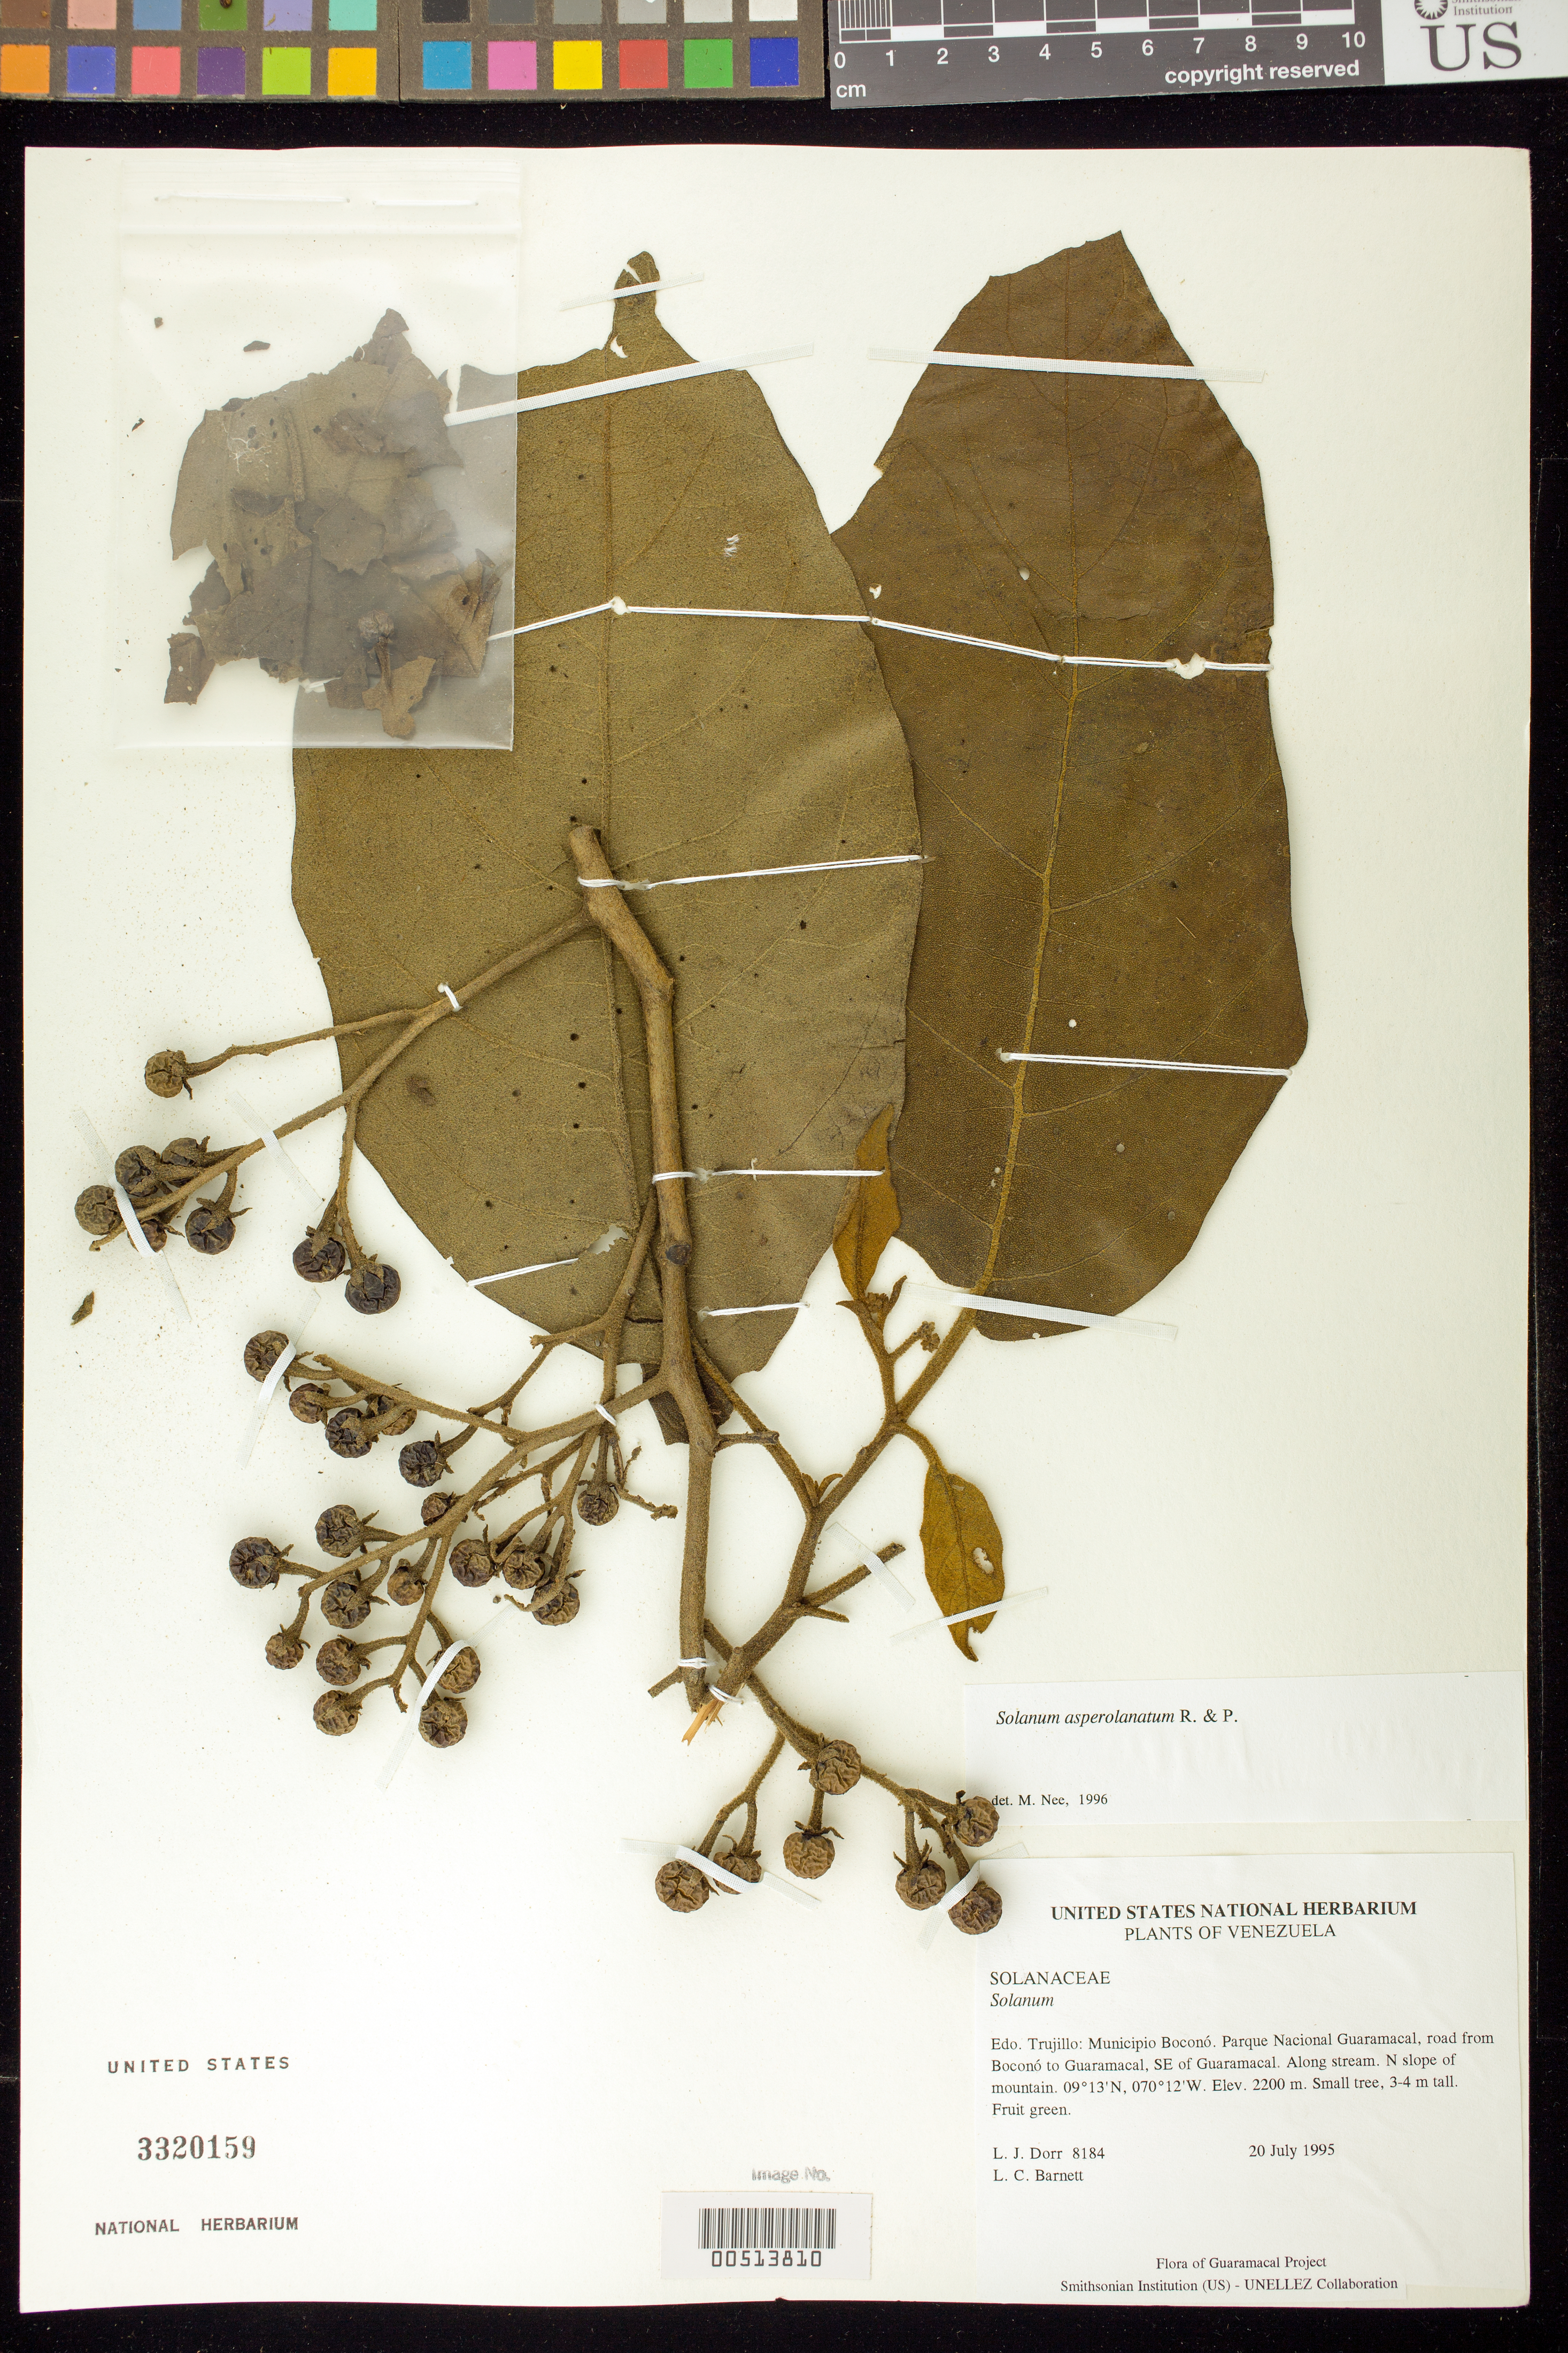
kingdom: Plantae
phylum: Tracheophyta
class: Magnoliopsida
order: Solanales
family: Solanaceae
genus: Solanum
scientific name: Solanum asperolanatum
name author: Ruiz & Pav.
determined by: Nee, Michael H.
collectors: L. J. Dorr & L. C. Barnett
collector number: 8184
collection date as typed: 20 Jul 1995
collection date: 1995-07-20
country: Venezuela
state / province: Trujillo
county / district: Boconó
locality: Parque Nacional Guaramacal, road from Boconó to Guaramacal, SE of Guaramacal. Along stream. N slope of mountain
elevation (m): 2200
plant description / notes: PORT, US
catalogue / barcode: US 3320159